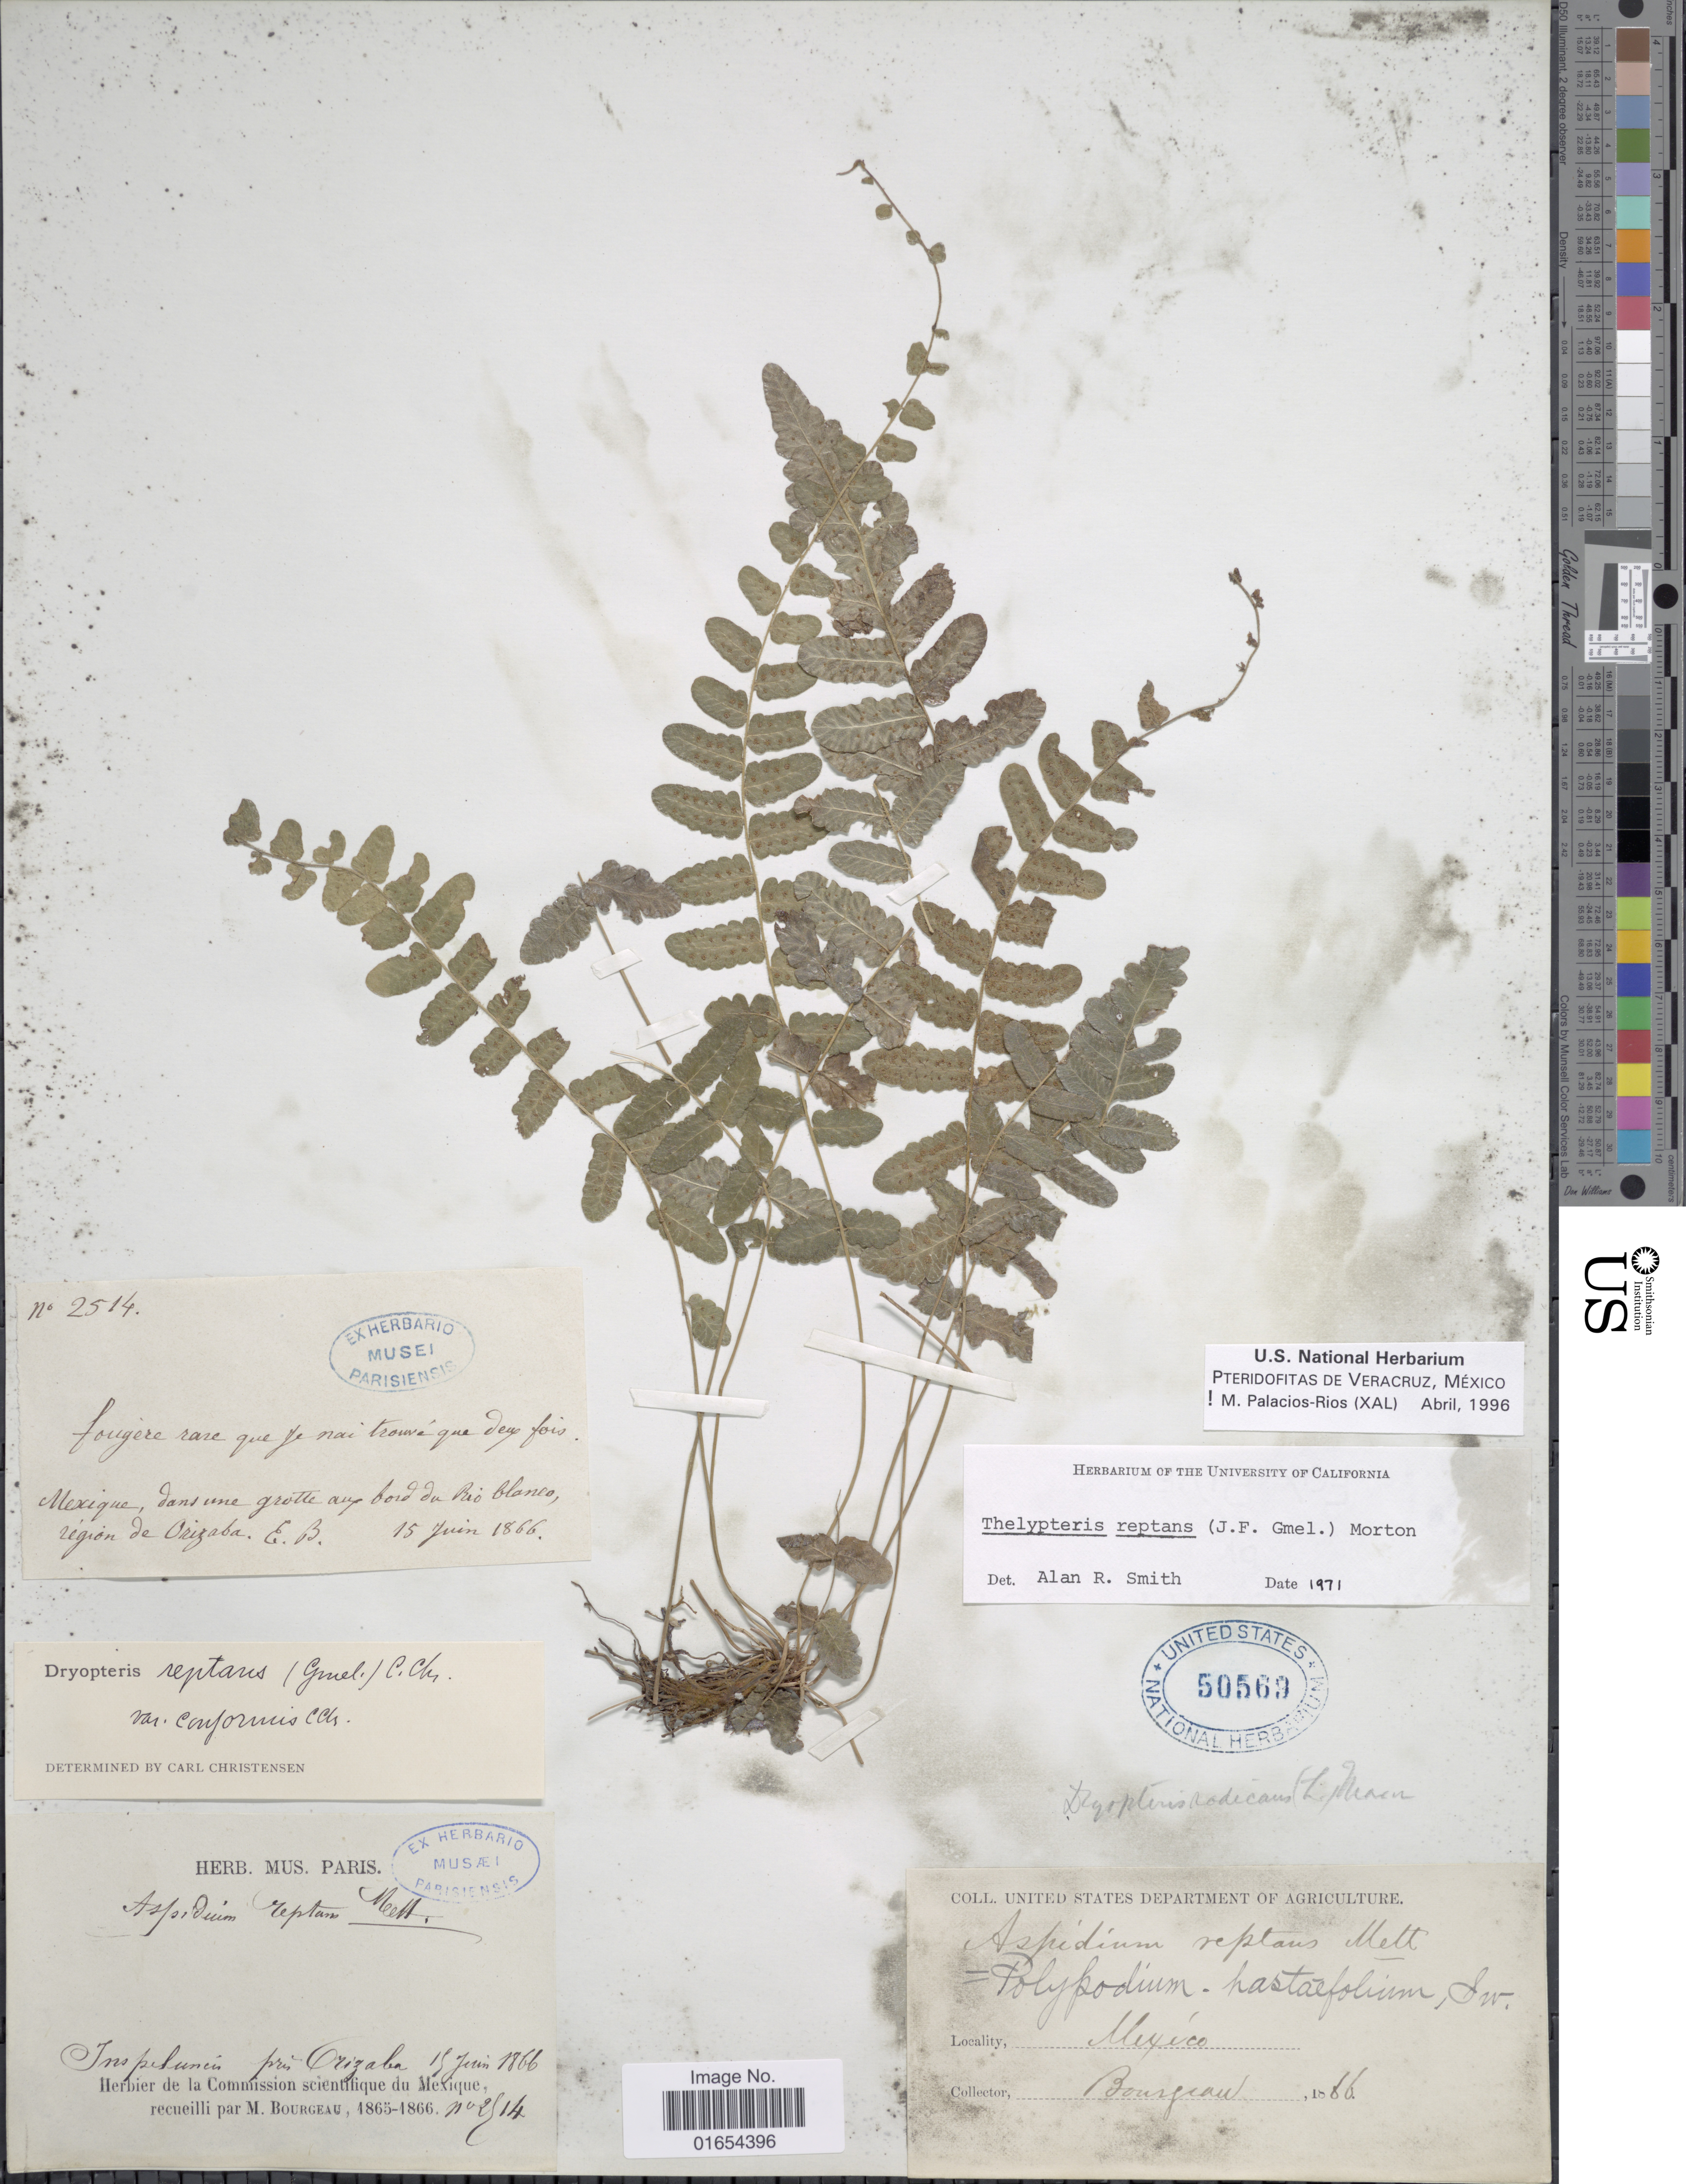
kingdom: Plantae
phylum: Tracheophyta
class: Polypodiopsida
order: Polypodiales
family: Thelypteridaceae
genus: Goniopteris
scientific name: Goniopteris reptans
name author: (J.F. Gmel.) C. Presl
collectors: M. Bourgeau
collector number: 2814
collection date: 1866-06-15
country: Mexico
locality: Ins peluncin près Orizaba [interpreted]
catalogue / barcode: US 50569